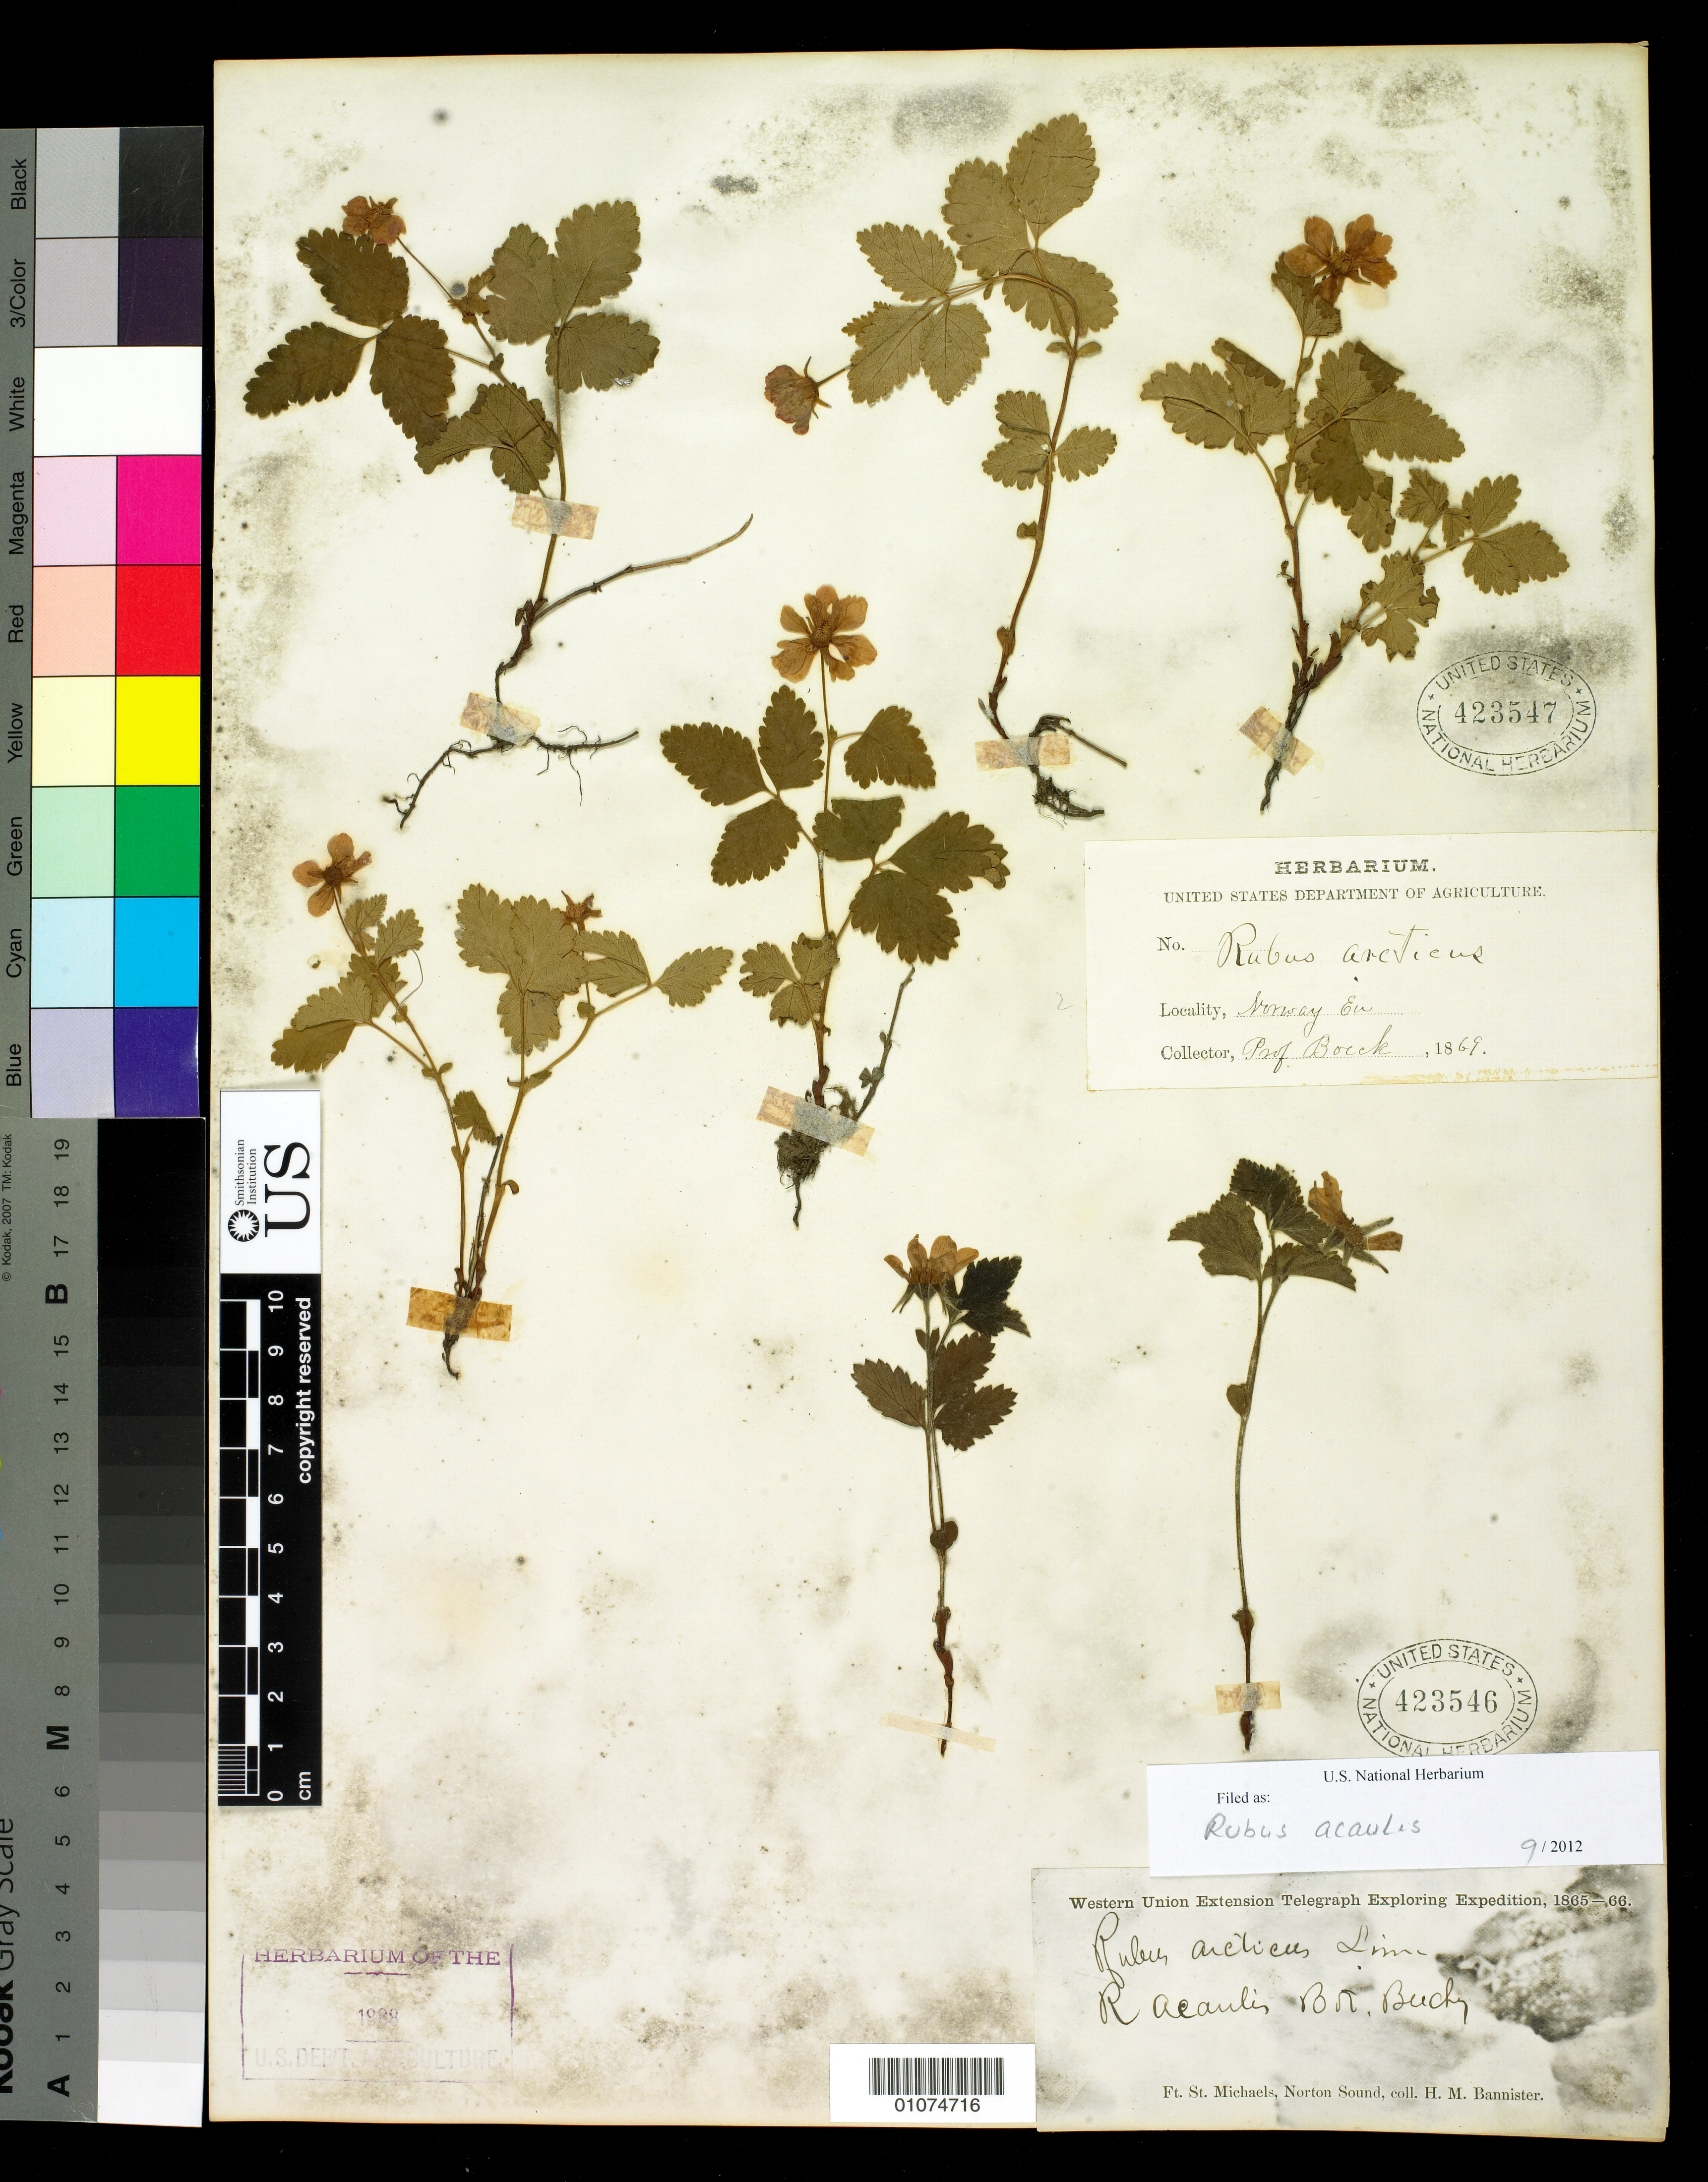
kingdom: Plantae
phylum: Tracheophyta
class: Magnoliopsida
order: Rosales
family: Rosaceae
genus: Rubus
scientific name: Rubus acaulis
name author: Michx.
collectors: H. Bannister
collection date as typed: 1865 to -- --- 1866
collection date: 1865/1866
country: United States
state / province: Alaska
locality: Ft. St. Michaels, Norton Sound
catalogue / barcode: US 423546